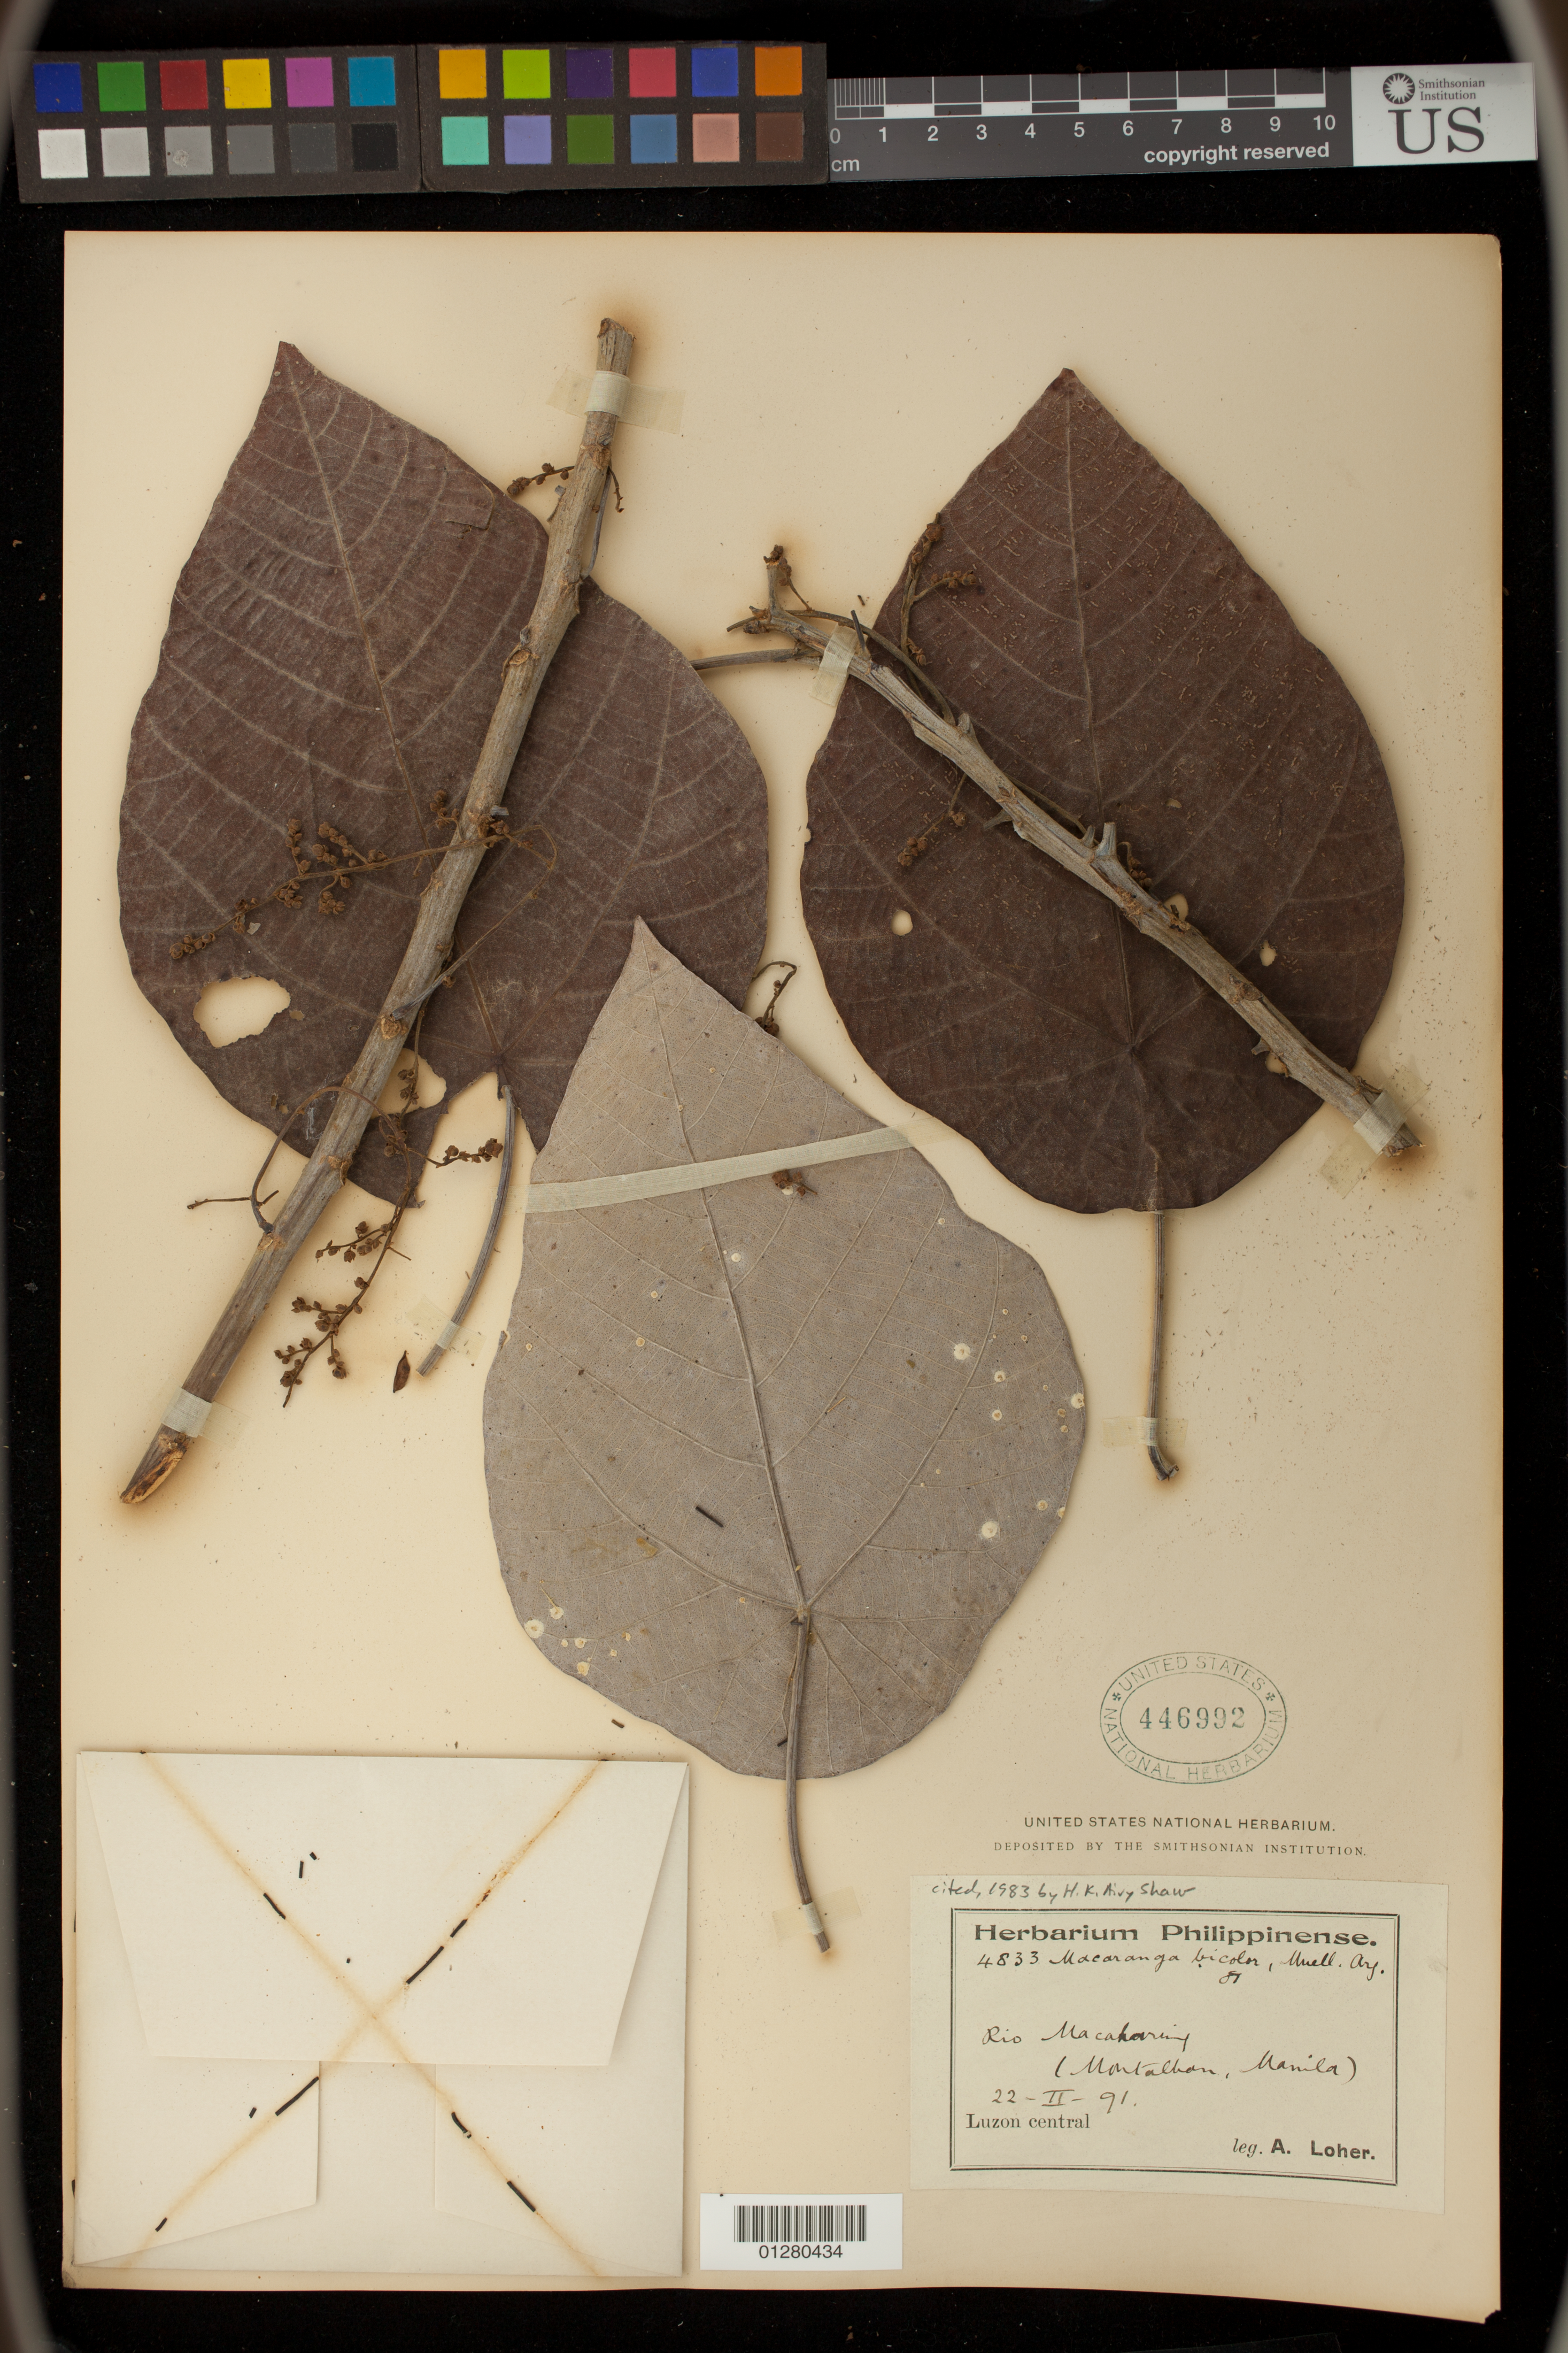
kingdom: Plantae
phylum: Tracheophyta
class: Magnoliopsida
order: Malpighiales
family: Euphorbiaceae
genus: Macaranga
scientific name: Macaranga bicolor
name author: Müll. Arg.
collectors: A. Loher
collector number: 4833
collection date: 1891-02-22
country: Philippines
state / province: Central Luzon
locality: Rio Macaharing,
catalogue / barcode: US 446992